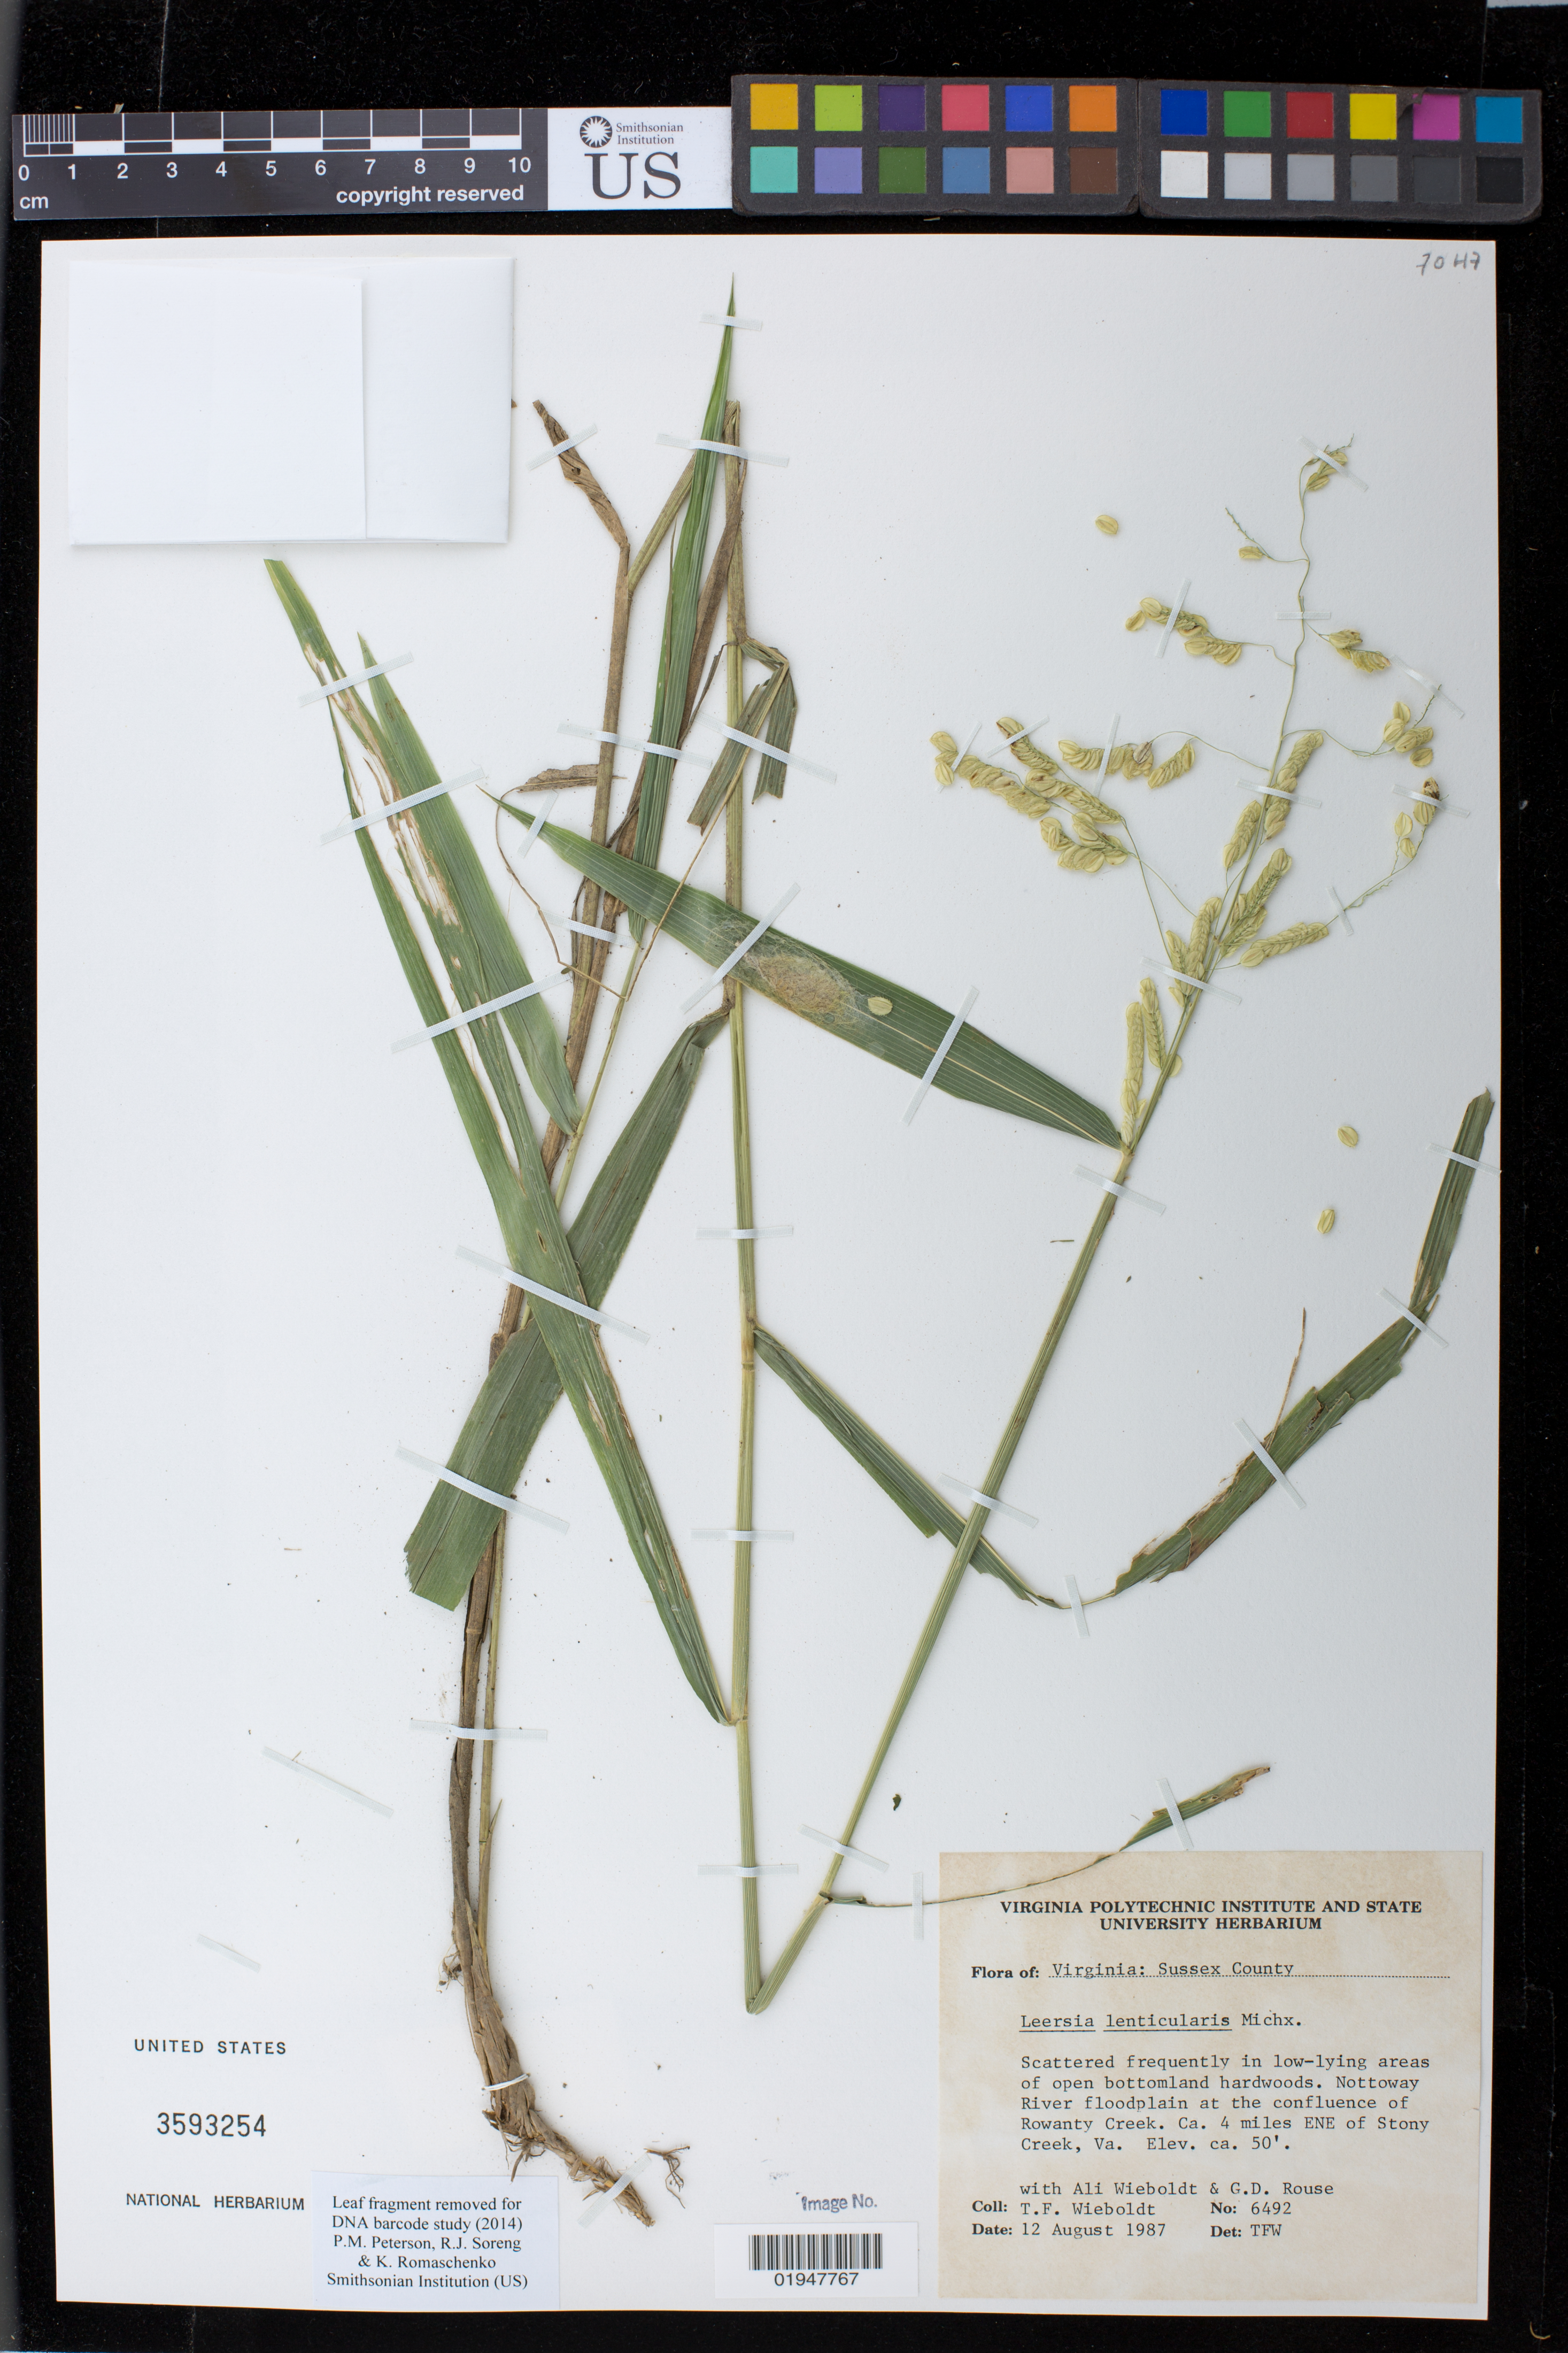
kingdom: Plantae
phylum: Tracheophyta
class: Liliopsida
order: Poales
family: Poaceae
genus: Leersia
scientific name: Leersia lenticularis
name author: Michx.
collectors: T. Wieboldt, A. Wieboldt & G. Rouse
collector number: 6492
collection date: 1987-08-12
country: United States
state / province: Virginia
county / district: Sussex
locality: Nottoway River floodplain at the confluence of Rowanty Creek. Ca. 4 miles ENE of Stony Creek, Va.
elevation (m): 15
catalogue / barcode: US 3593254